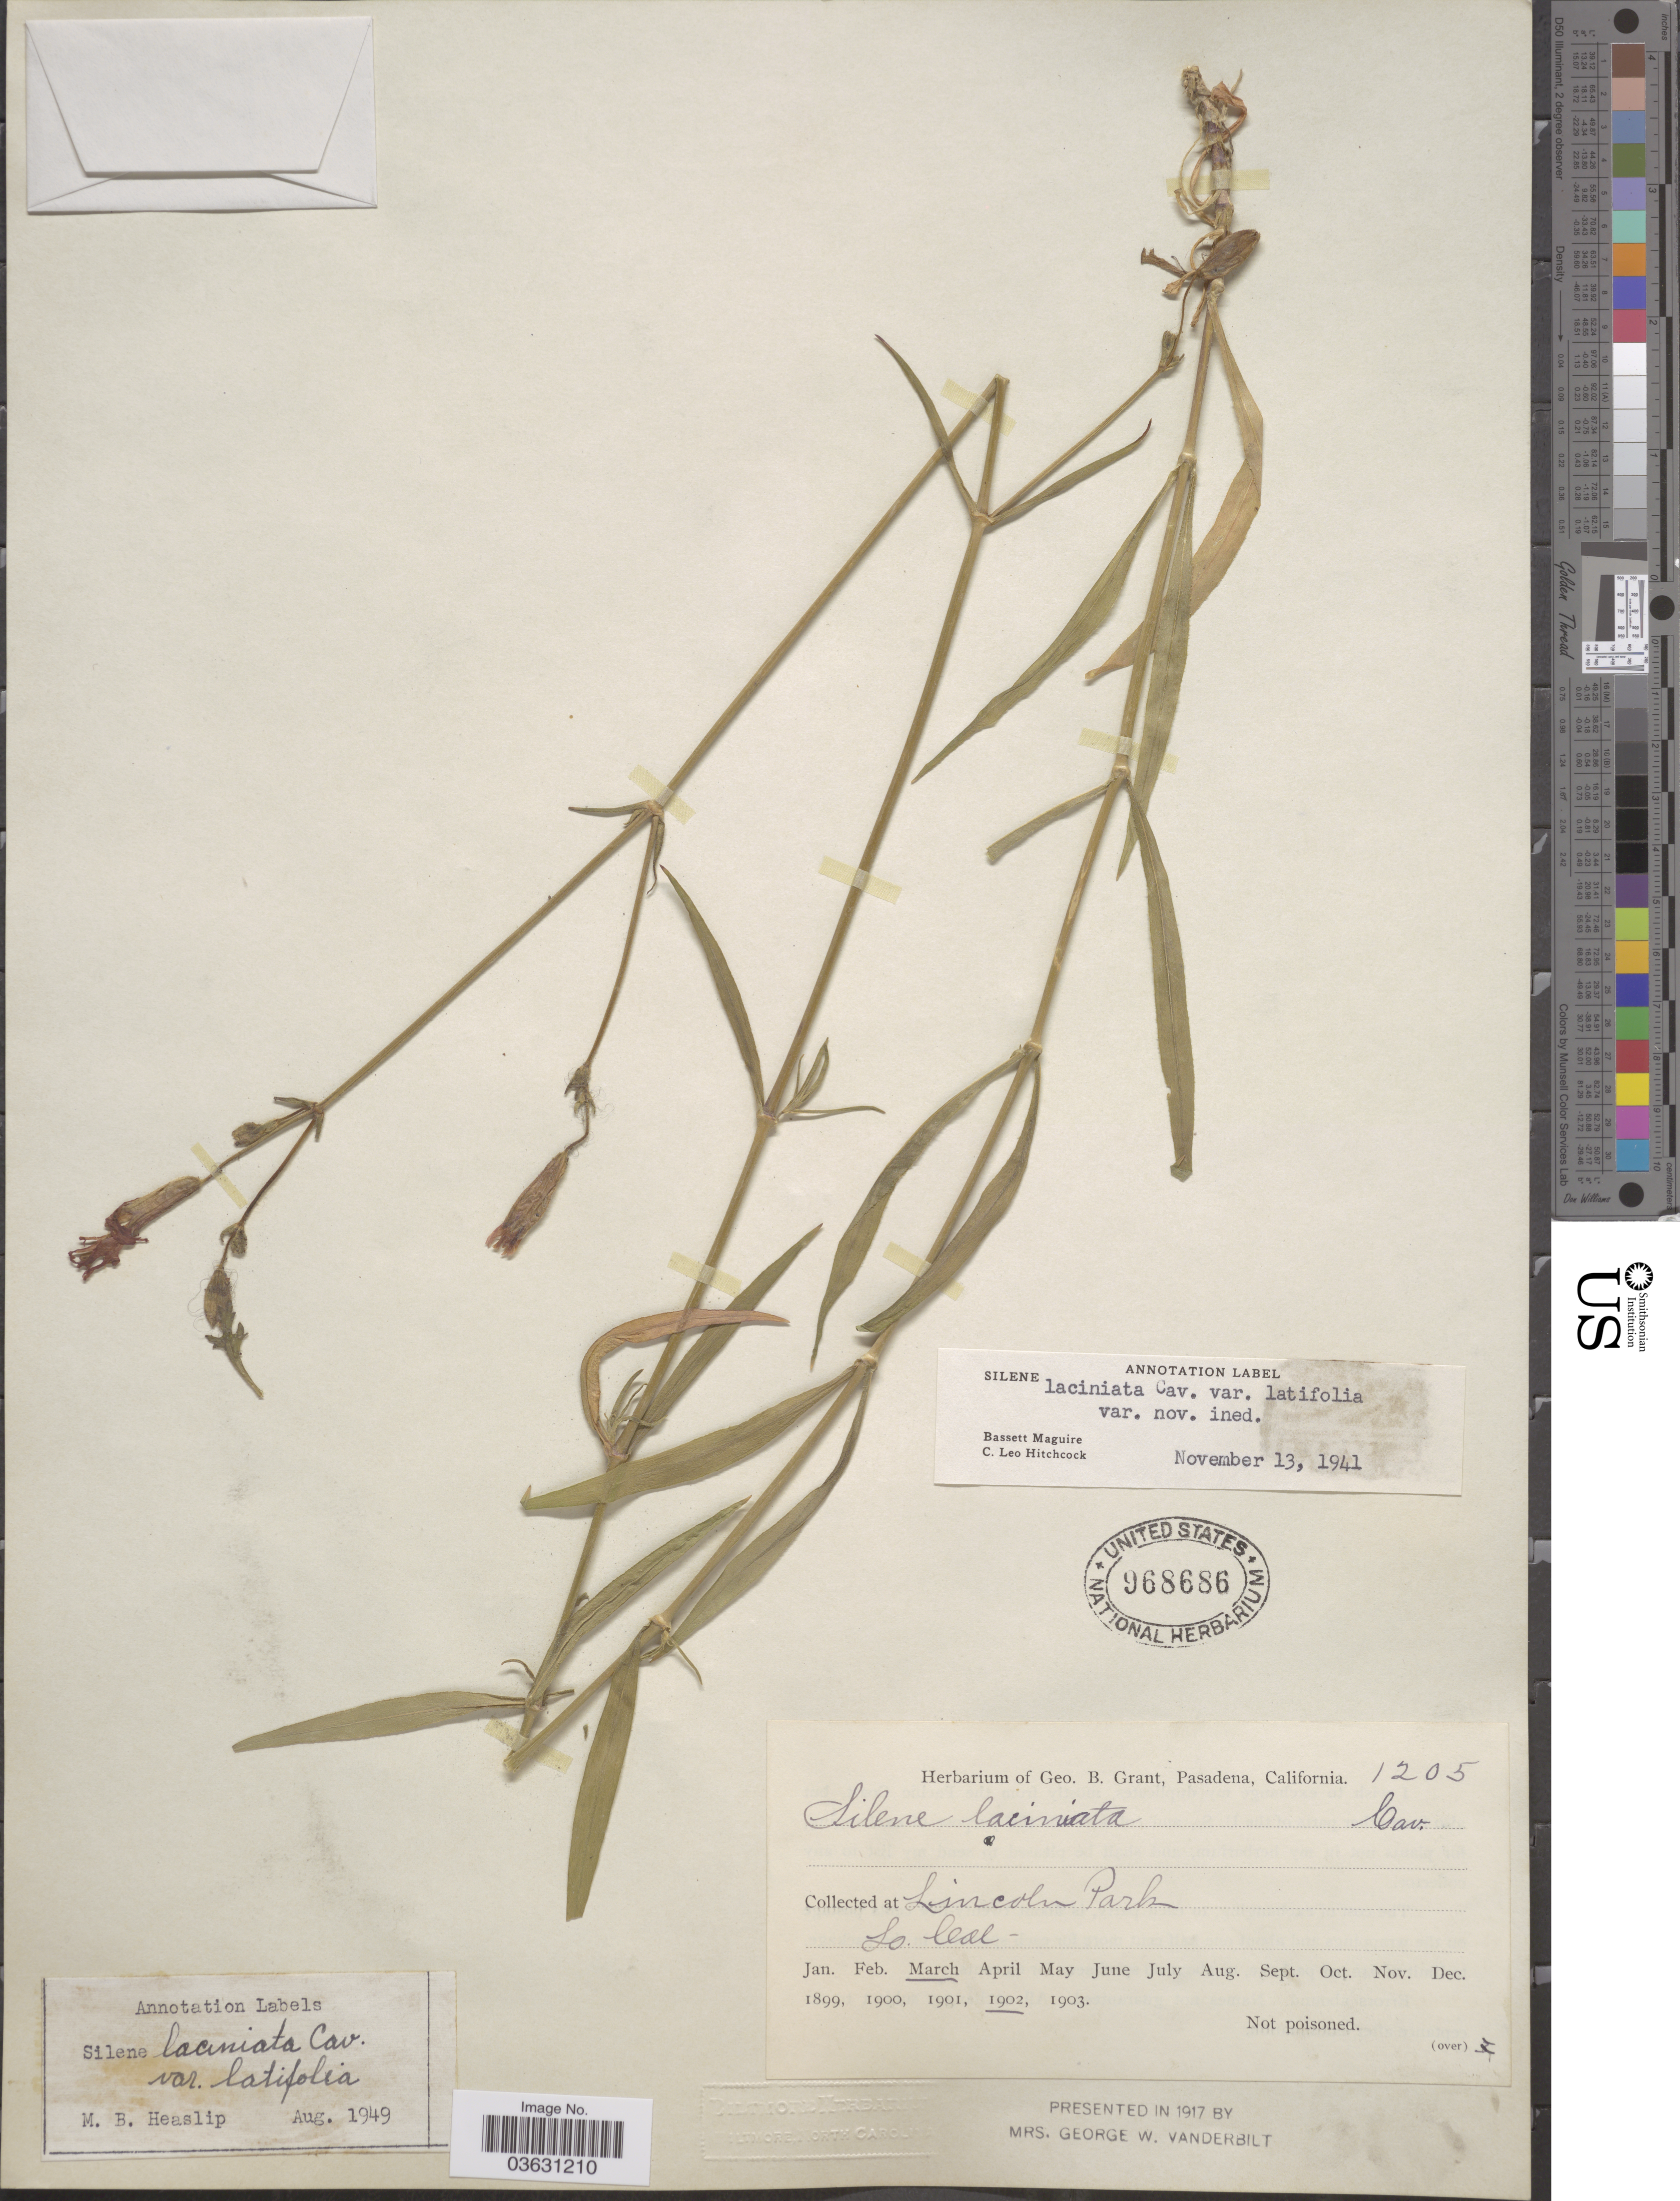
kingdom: Plantae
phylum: Tracheophyta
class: Magnoliopsida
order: Caryophyllales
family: Caryophyllaceae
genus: Silene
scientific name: Silene laciniata var. latifolia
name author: C.L. Hitchc. & Maguire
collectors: ex herb. Geo. B. Grant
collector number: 1205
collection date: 1902-03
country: United States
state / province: California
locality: Lincoln Park. So. Cal.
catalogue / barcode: US 968686